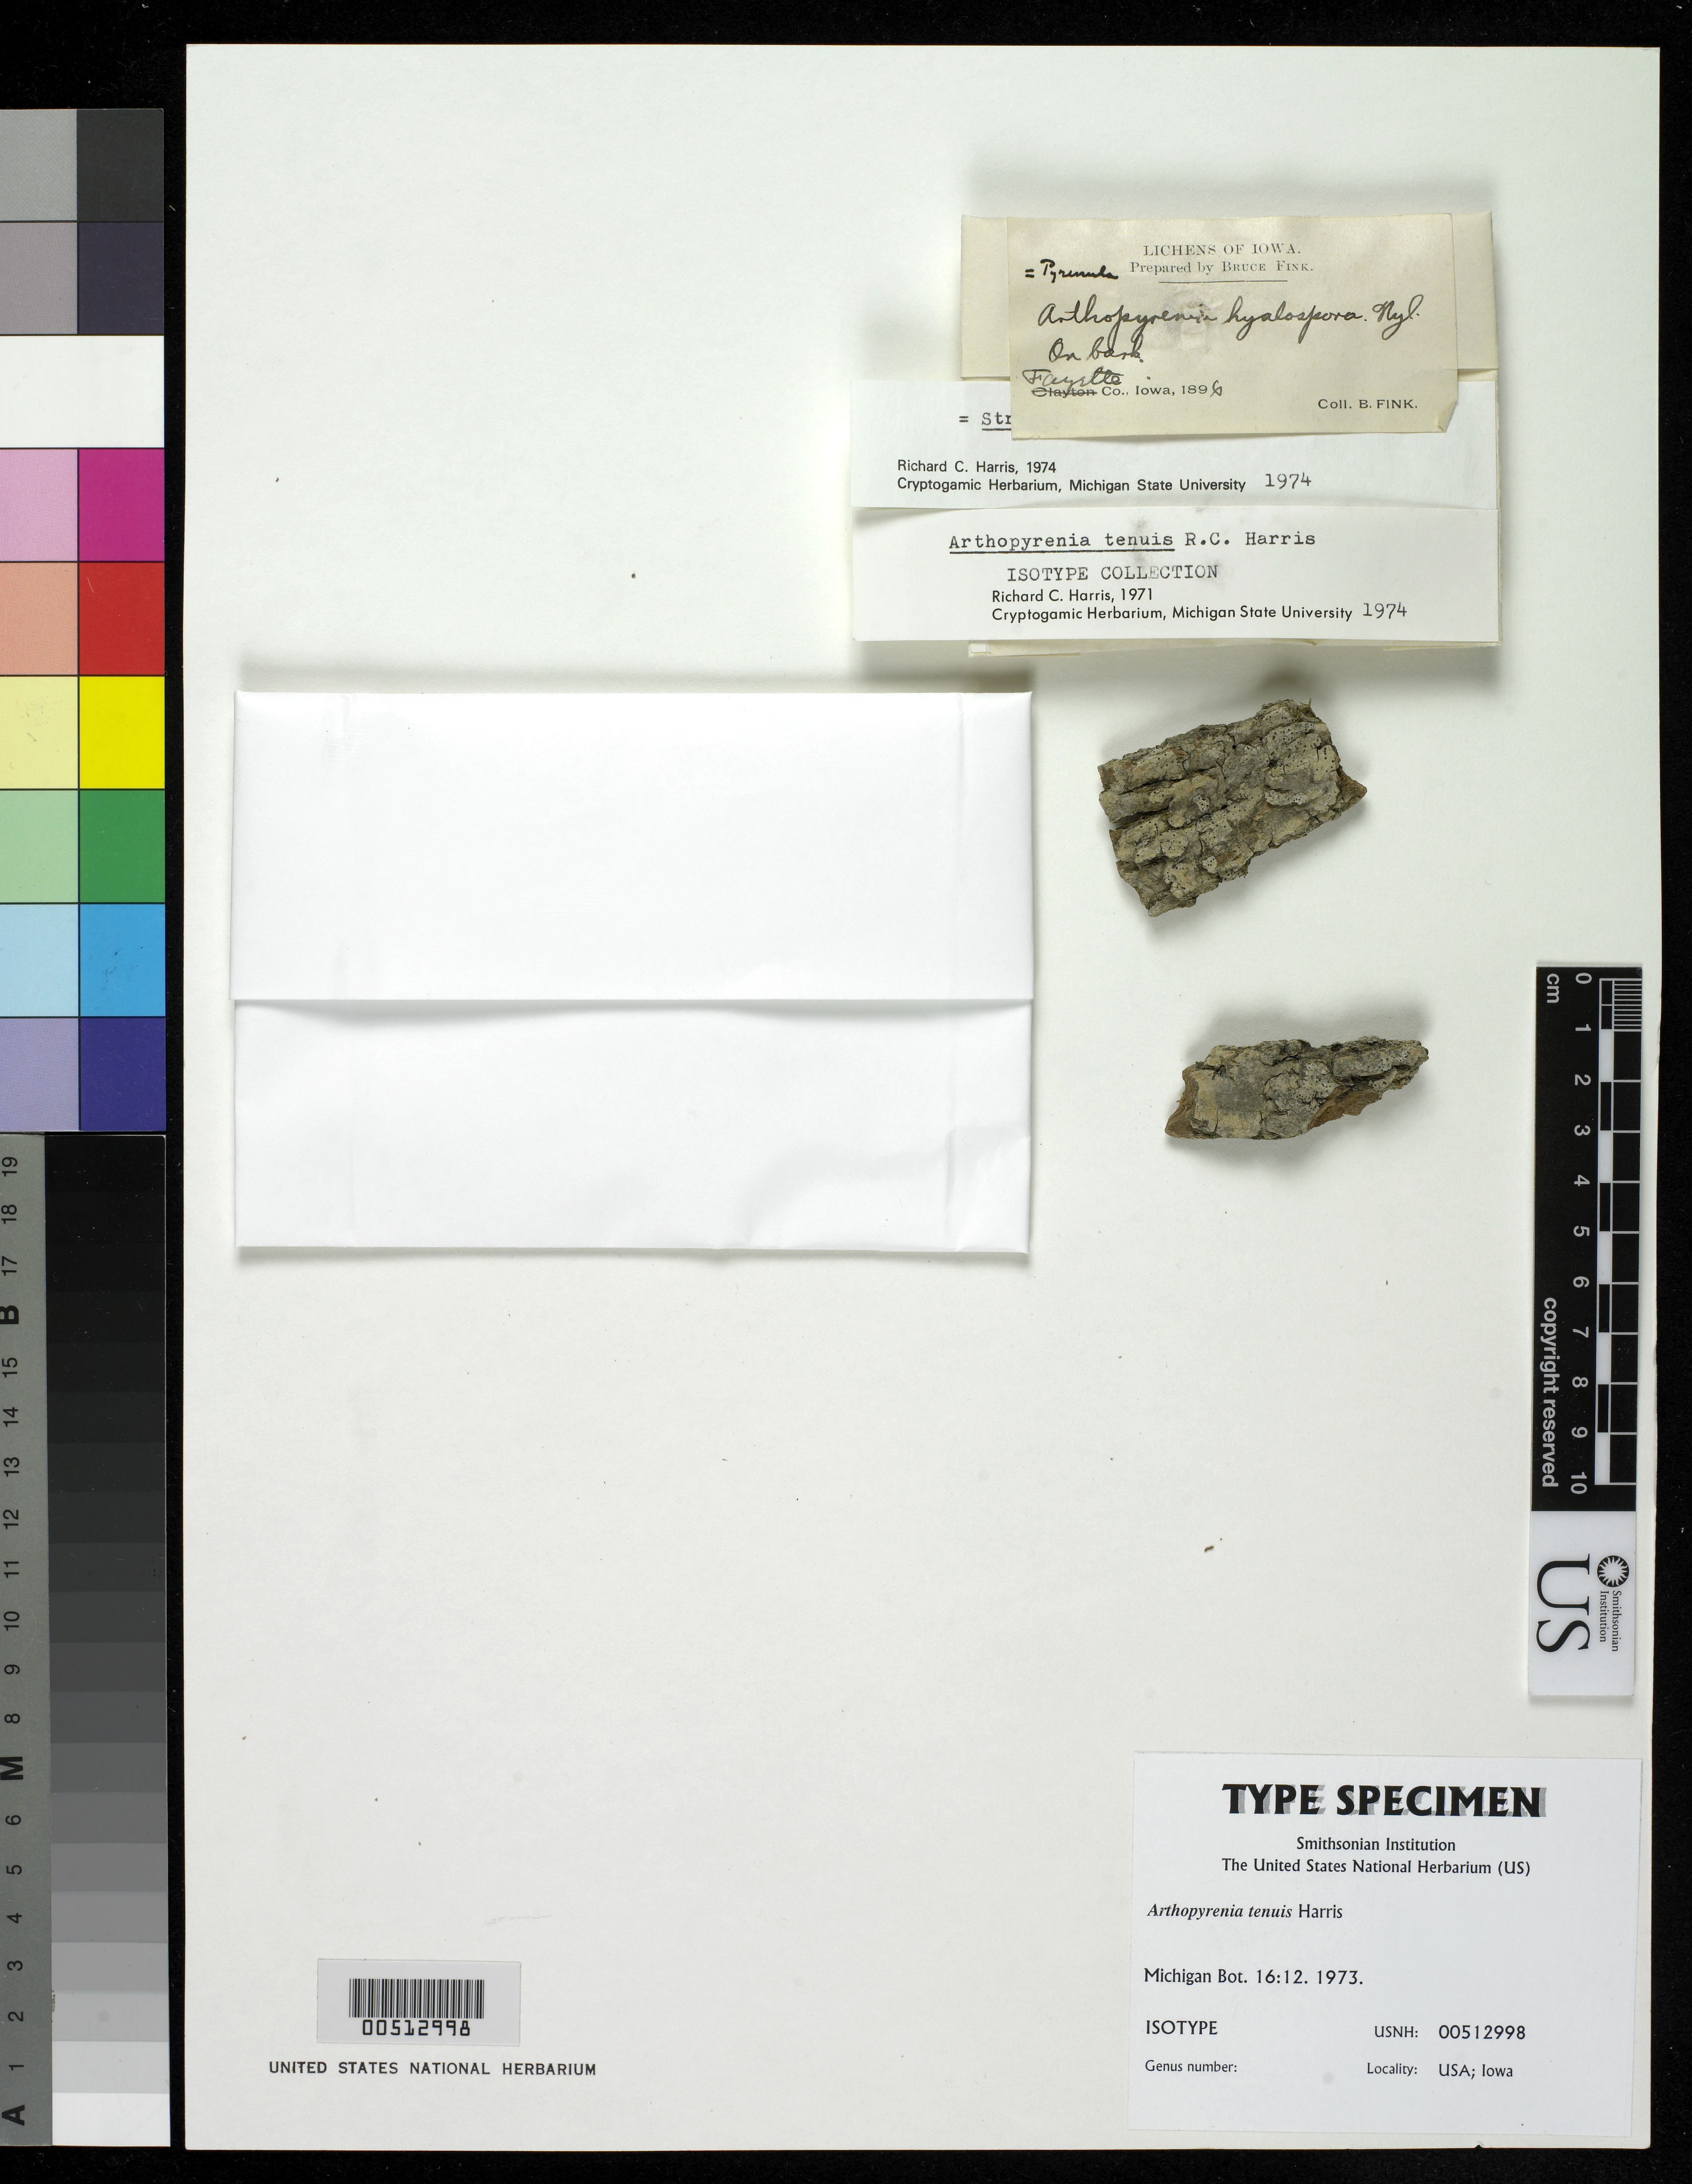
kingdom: Fungi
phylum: Ascomycota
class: Dothideomycetes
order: Pleosporales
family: Arthopyreniaceae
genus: Arthopyrenia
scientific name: Arthopyrenia tenuis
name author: R.C. Harris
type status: Isotype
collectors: B. Fink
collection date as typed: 1896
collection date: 1896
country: United States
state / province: Iowa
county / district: Fayette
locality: On bank.